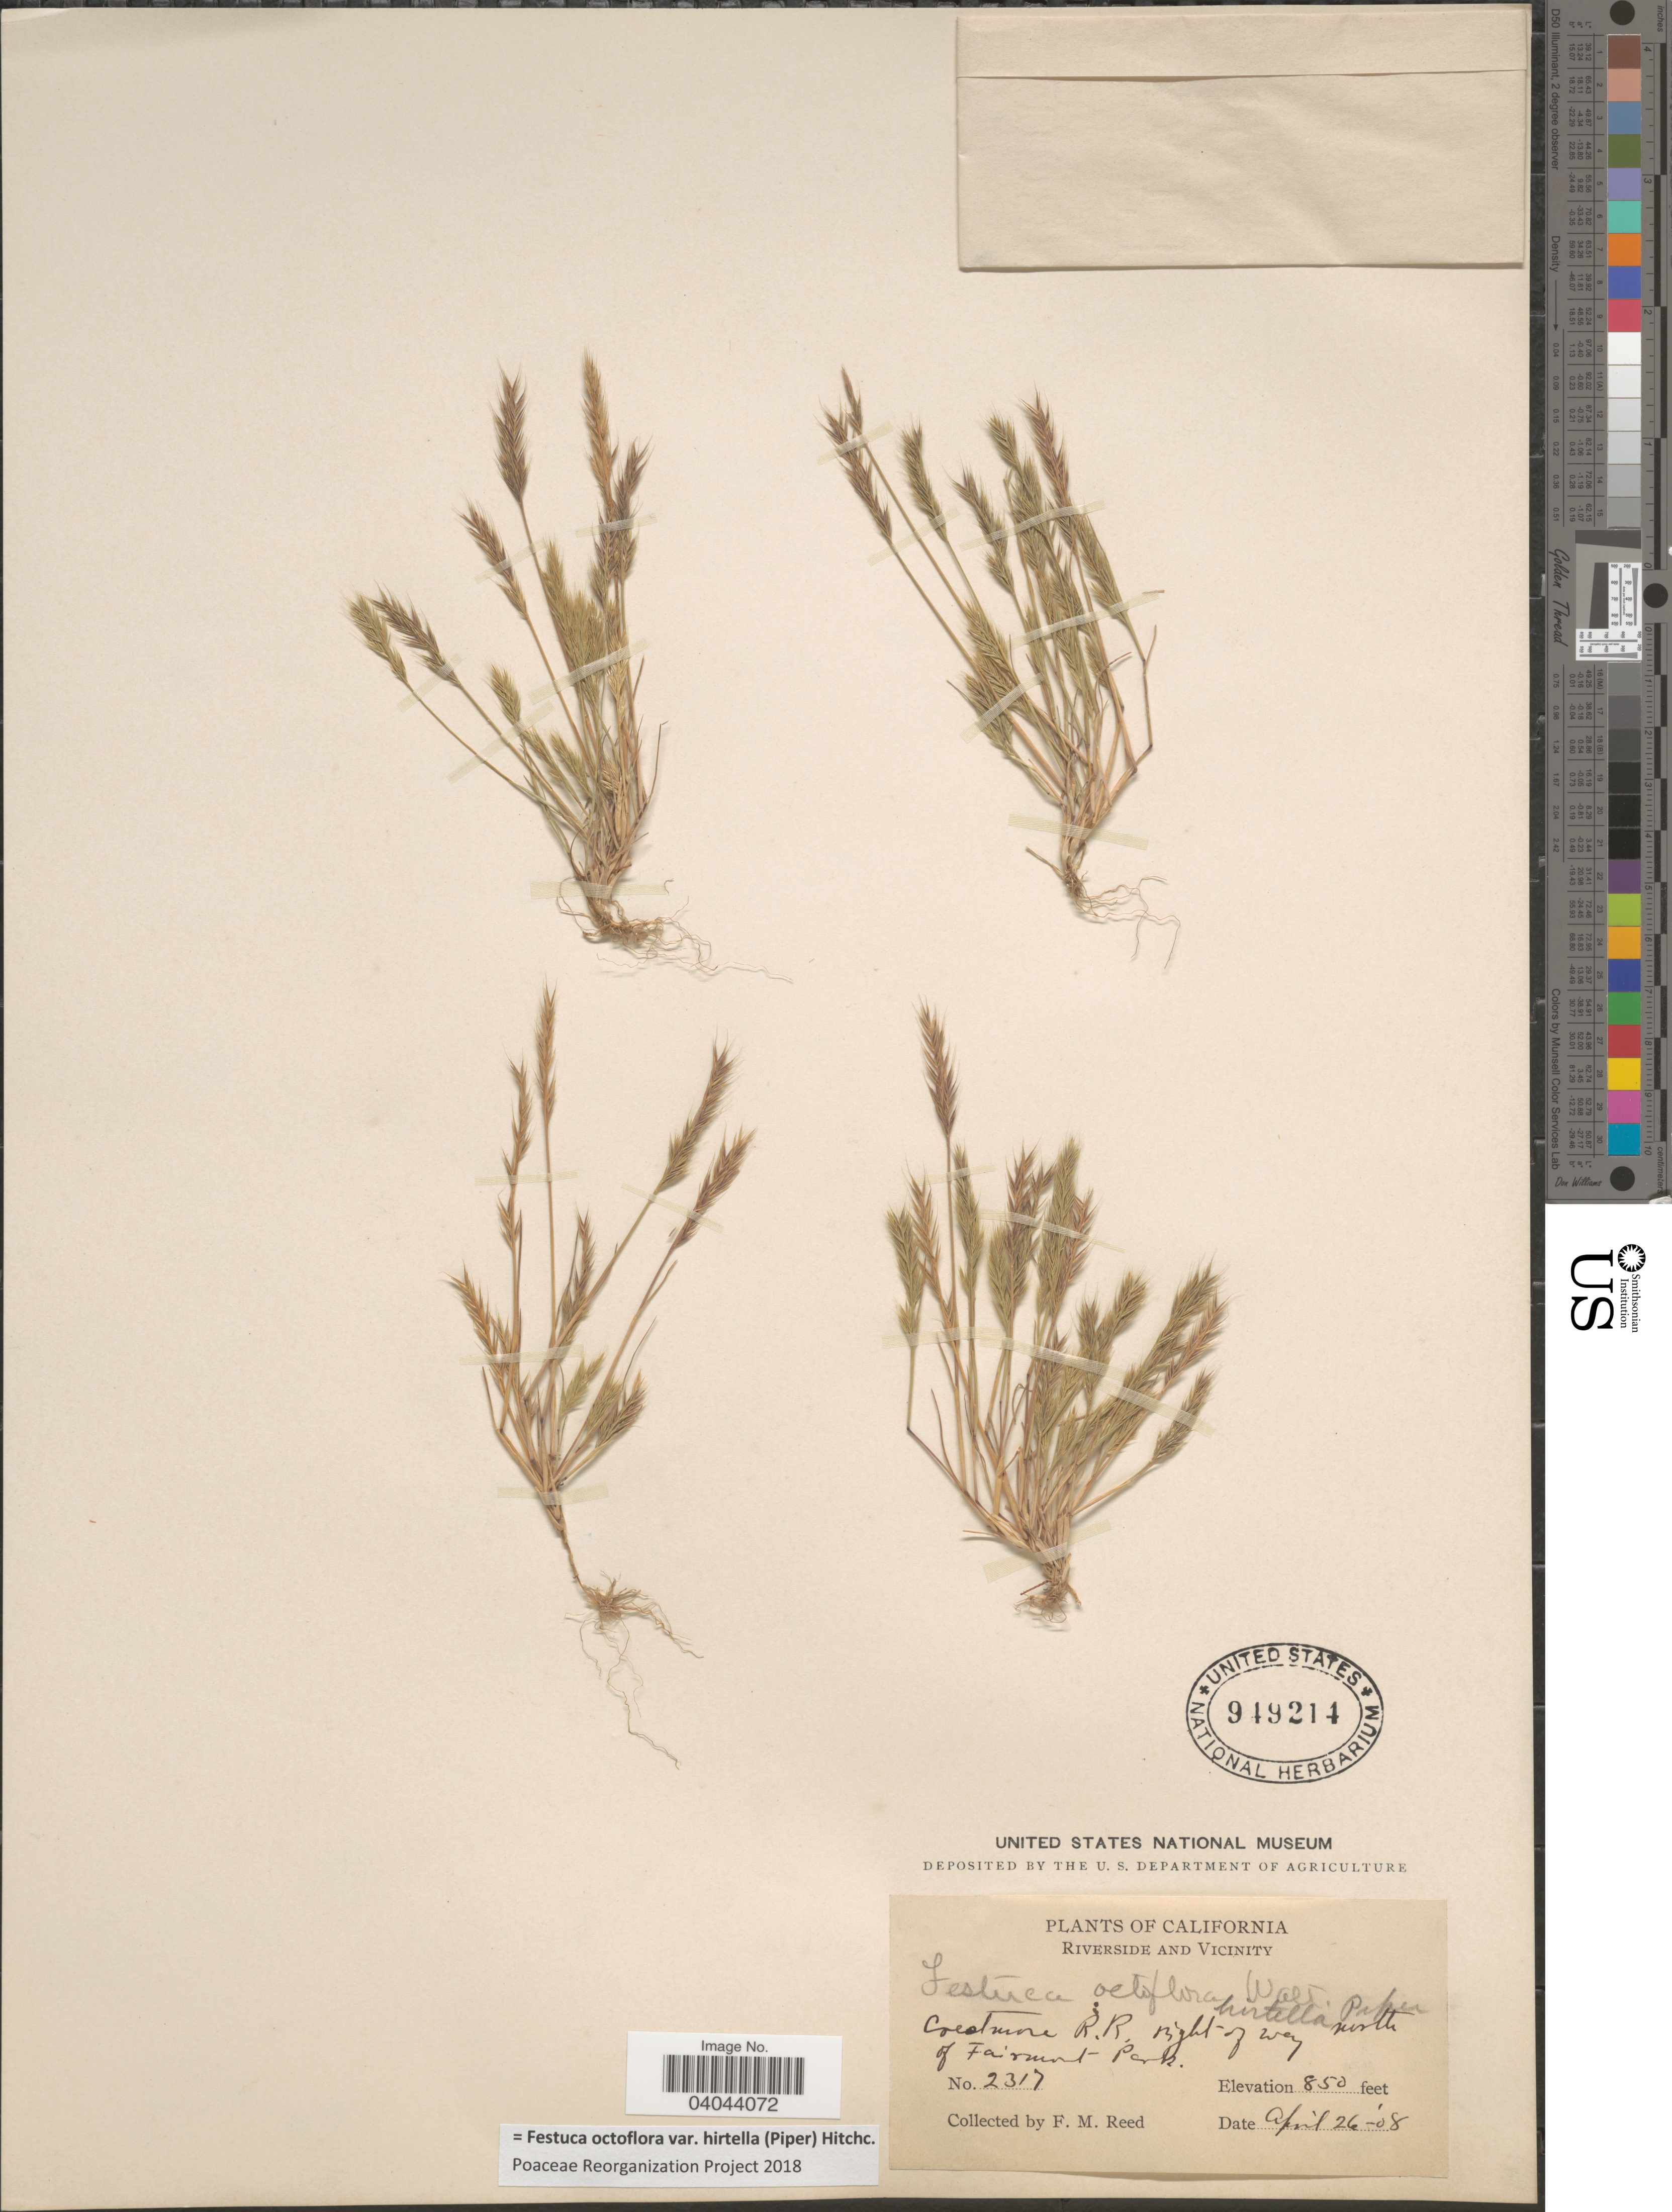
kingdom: Plantae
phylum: Tracheophyta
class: Liliopsida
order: Poales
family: Poaceae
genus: Festuca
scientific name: Festuca octoflora var. hirtella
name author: Piper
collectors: F. Reed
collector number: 2317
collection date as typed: Transcribed d/m/y: 26/4/8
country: United States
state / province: California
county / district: Riverside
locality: Riverside and Vicinity. Crestmore R.R. Right of way north of Fairmont Park.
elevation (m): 259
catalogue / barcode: US 949214